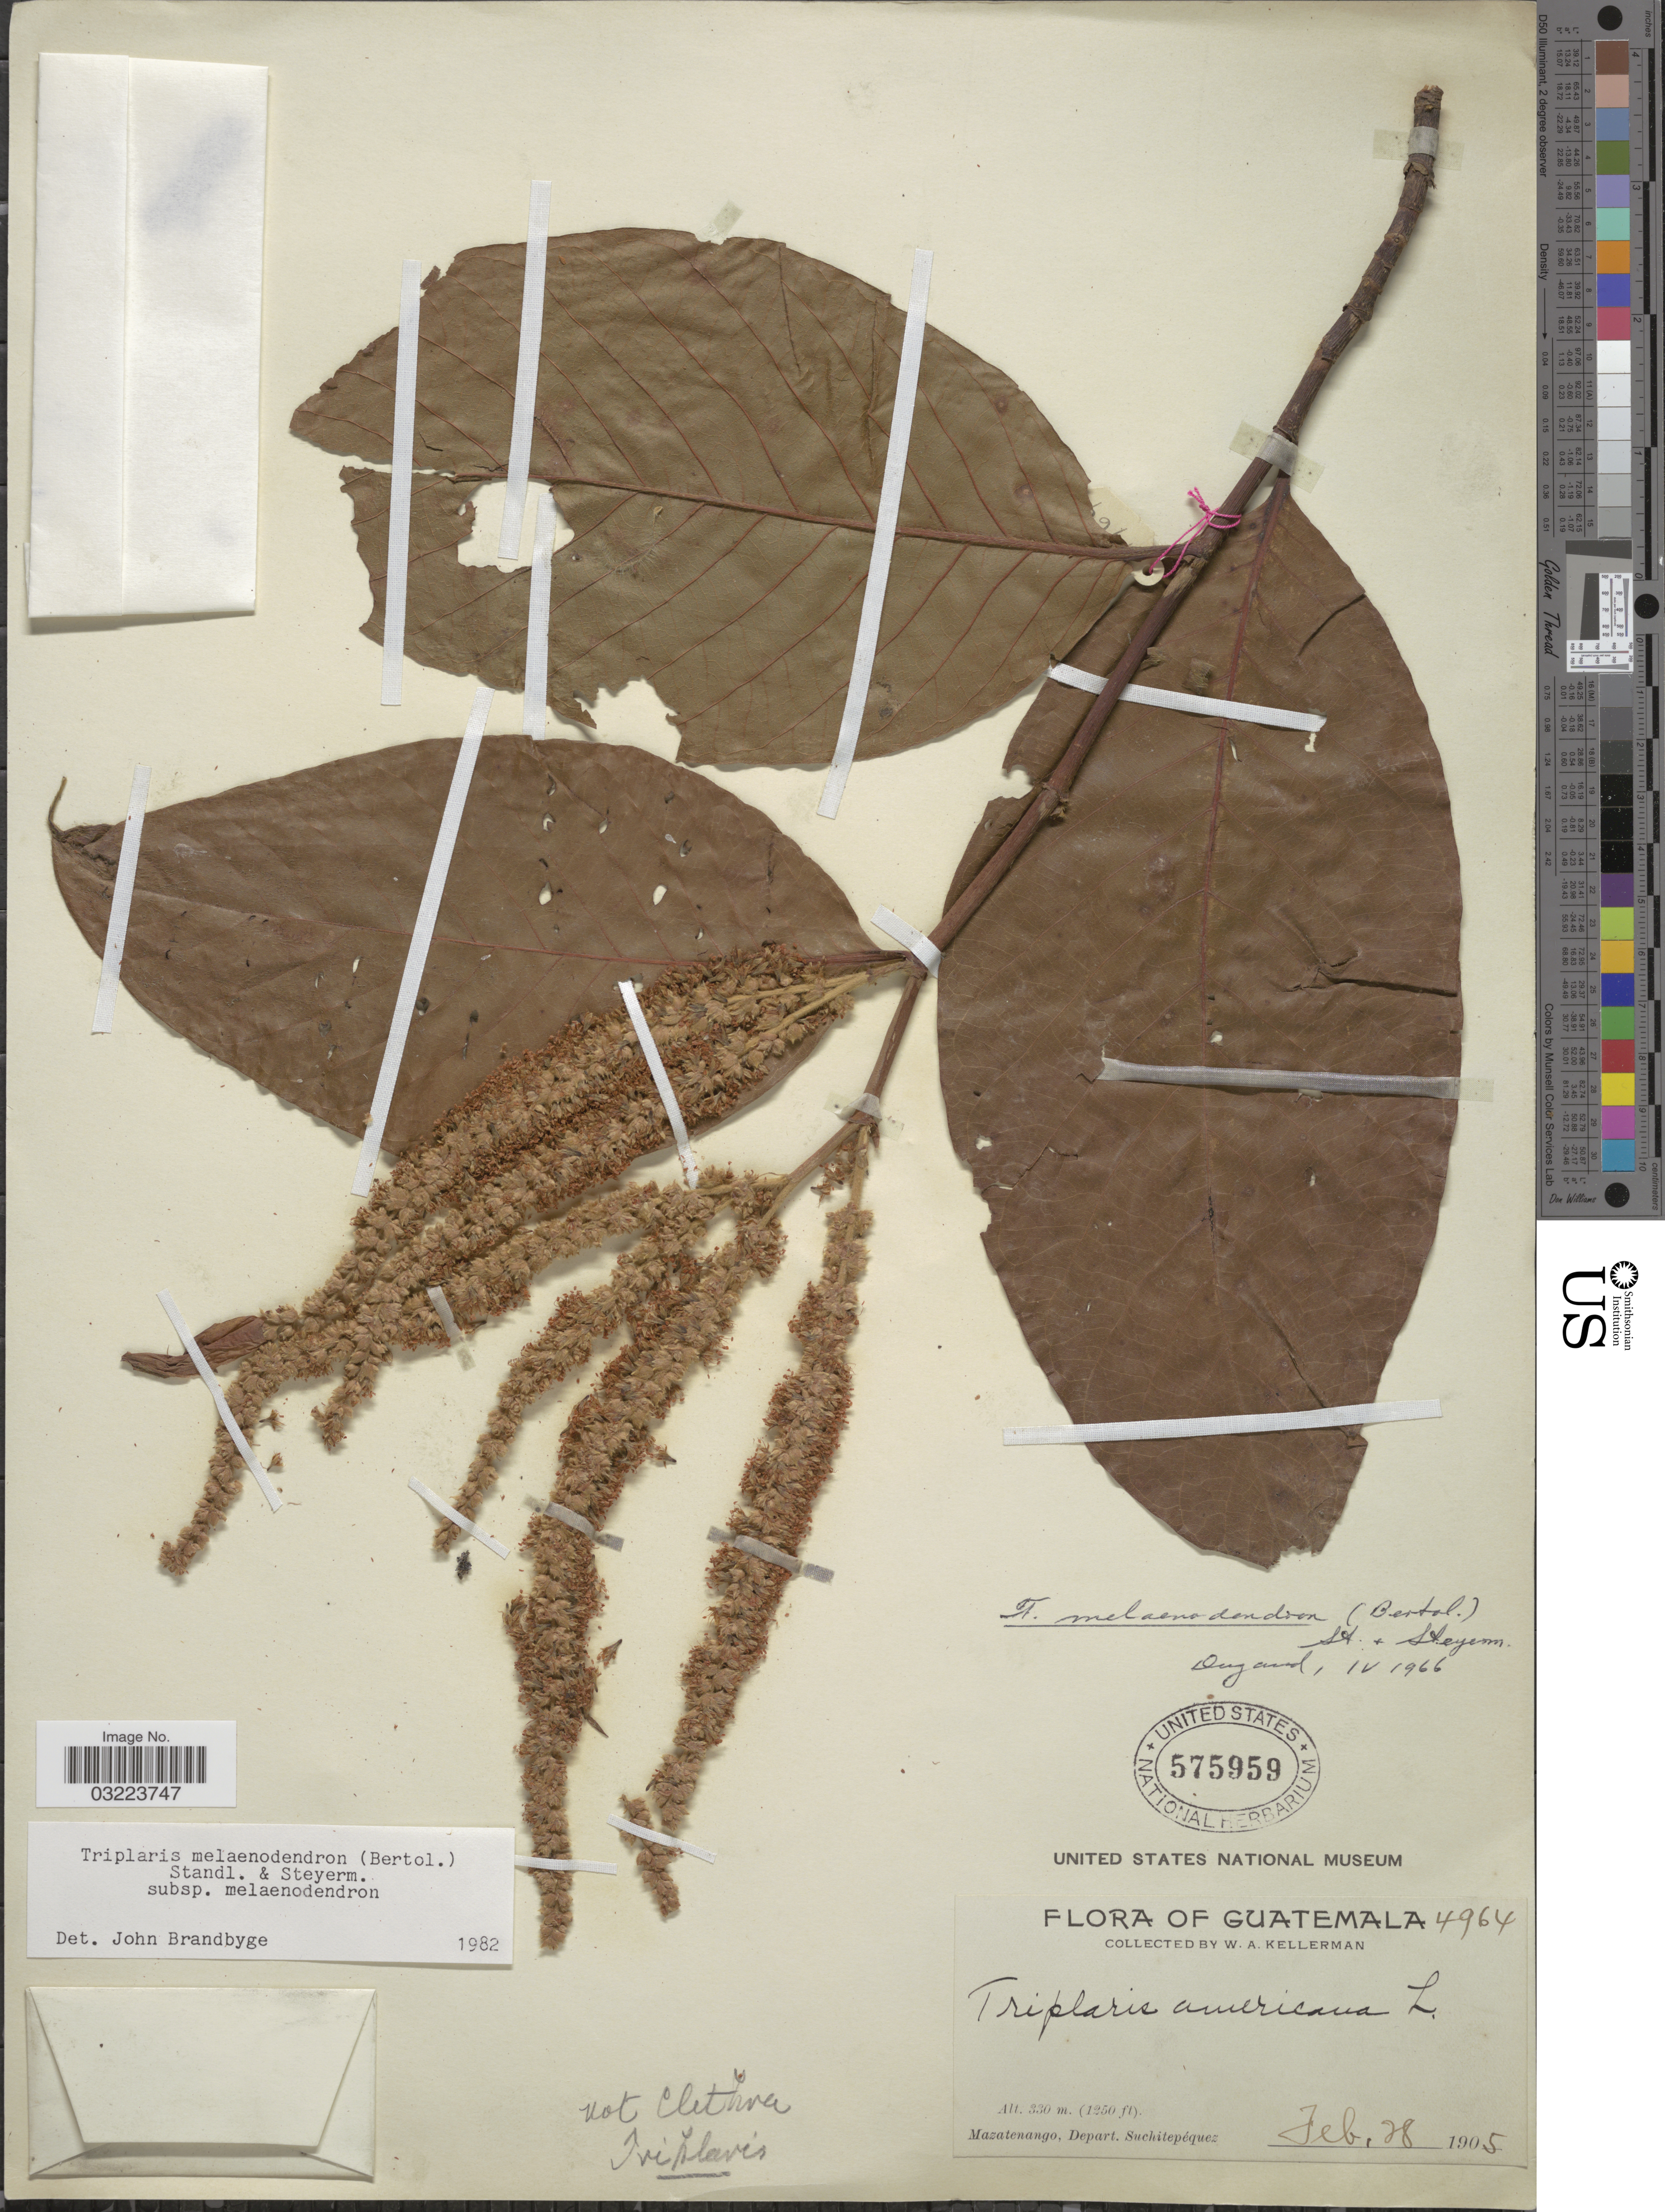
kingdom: Plantae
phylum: Tracheophyta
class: Magnoliopsida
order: Caryophyllales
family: Polygonaceae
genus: Triplaris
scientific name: Triplaris melaenodendron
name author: (Bertol.) Standl. & Steyerm.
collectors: W. Kellerman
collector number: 4964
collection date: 1905-02-28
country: Guatemala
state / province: Suchitepéquez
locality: Mazatenango, Depart. Suchitepéquez.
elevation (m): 330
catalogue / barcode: US 575959